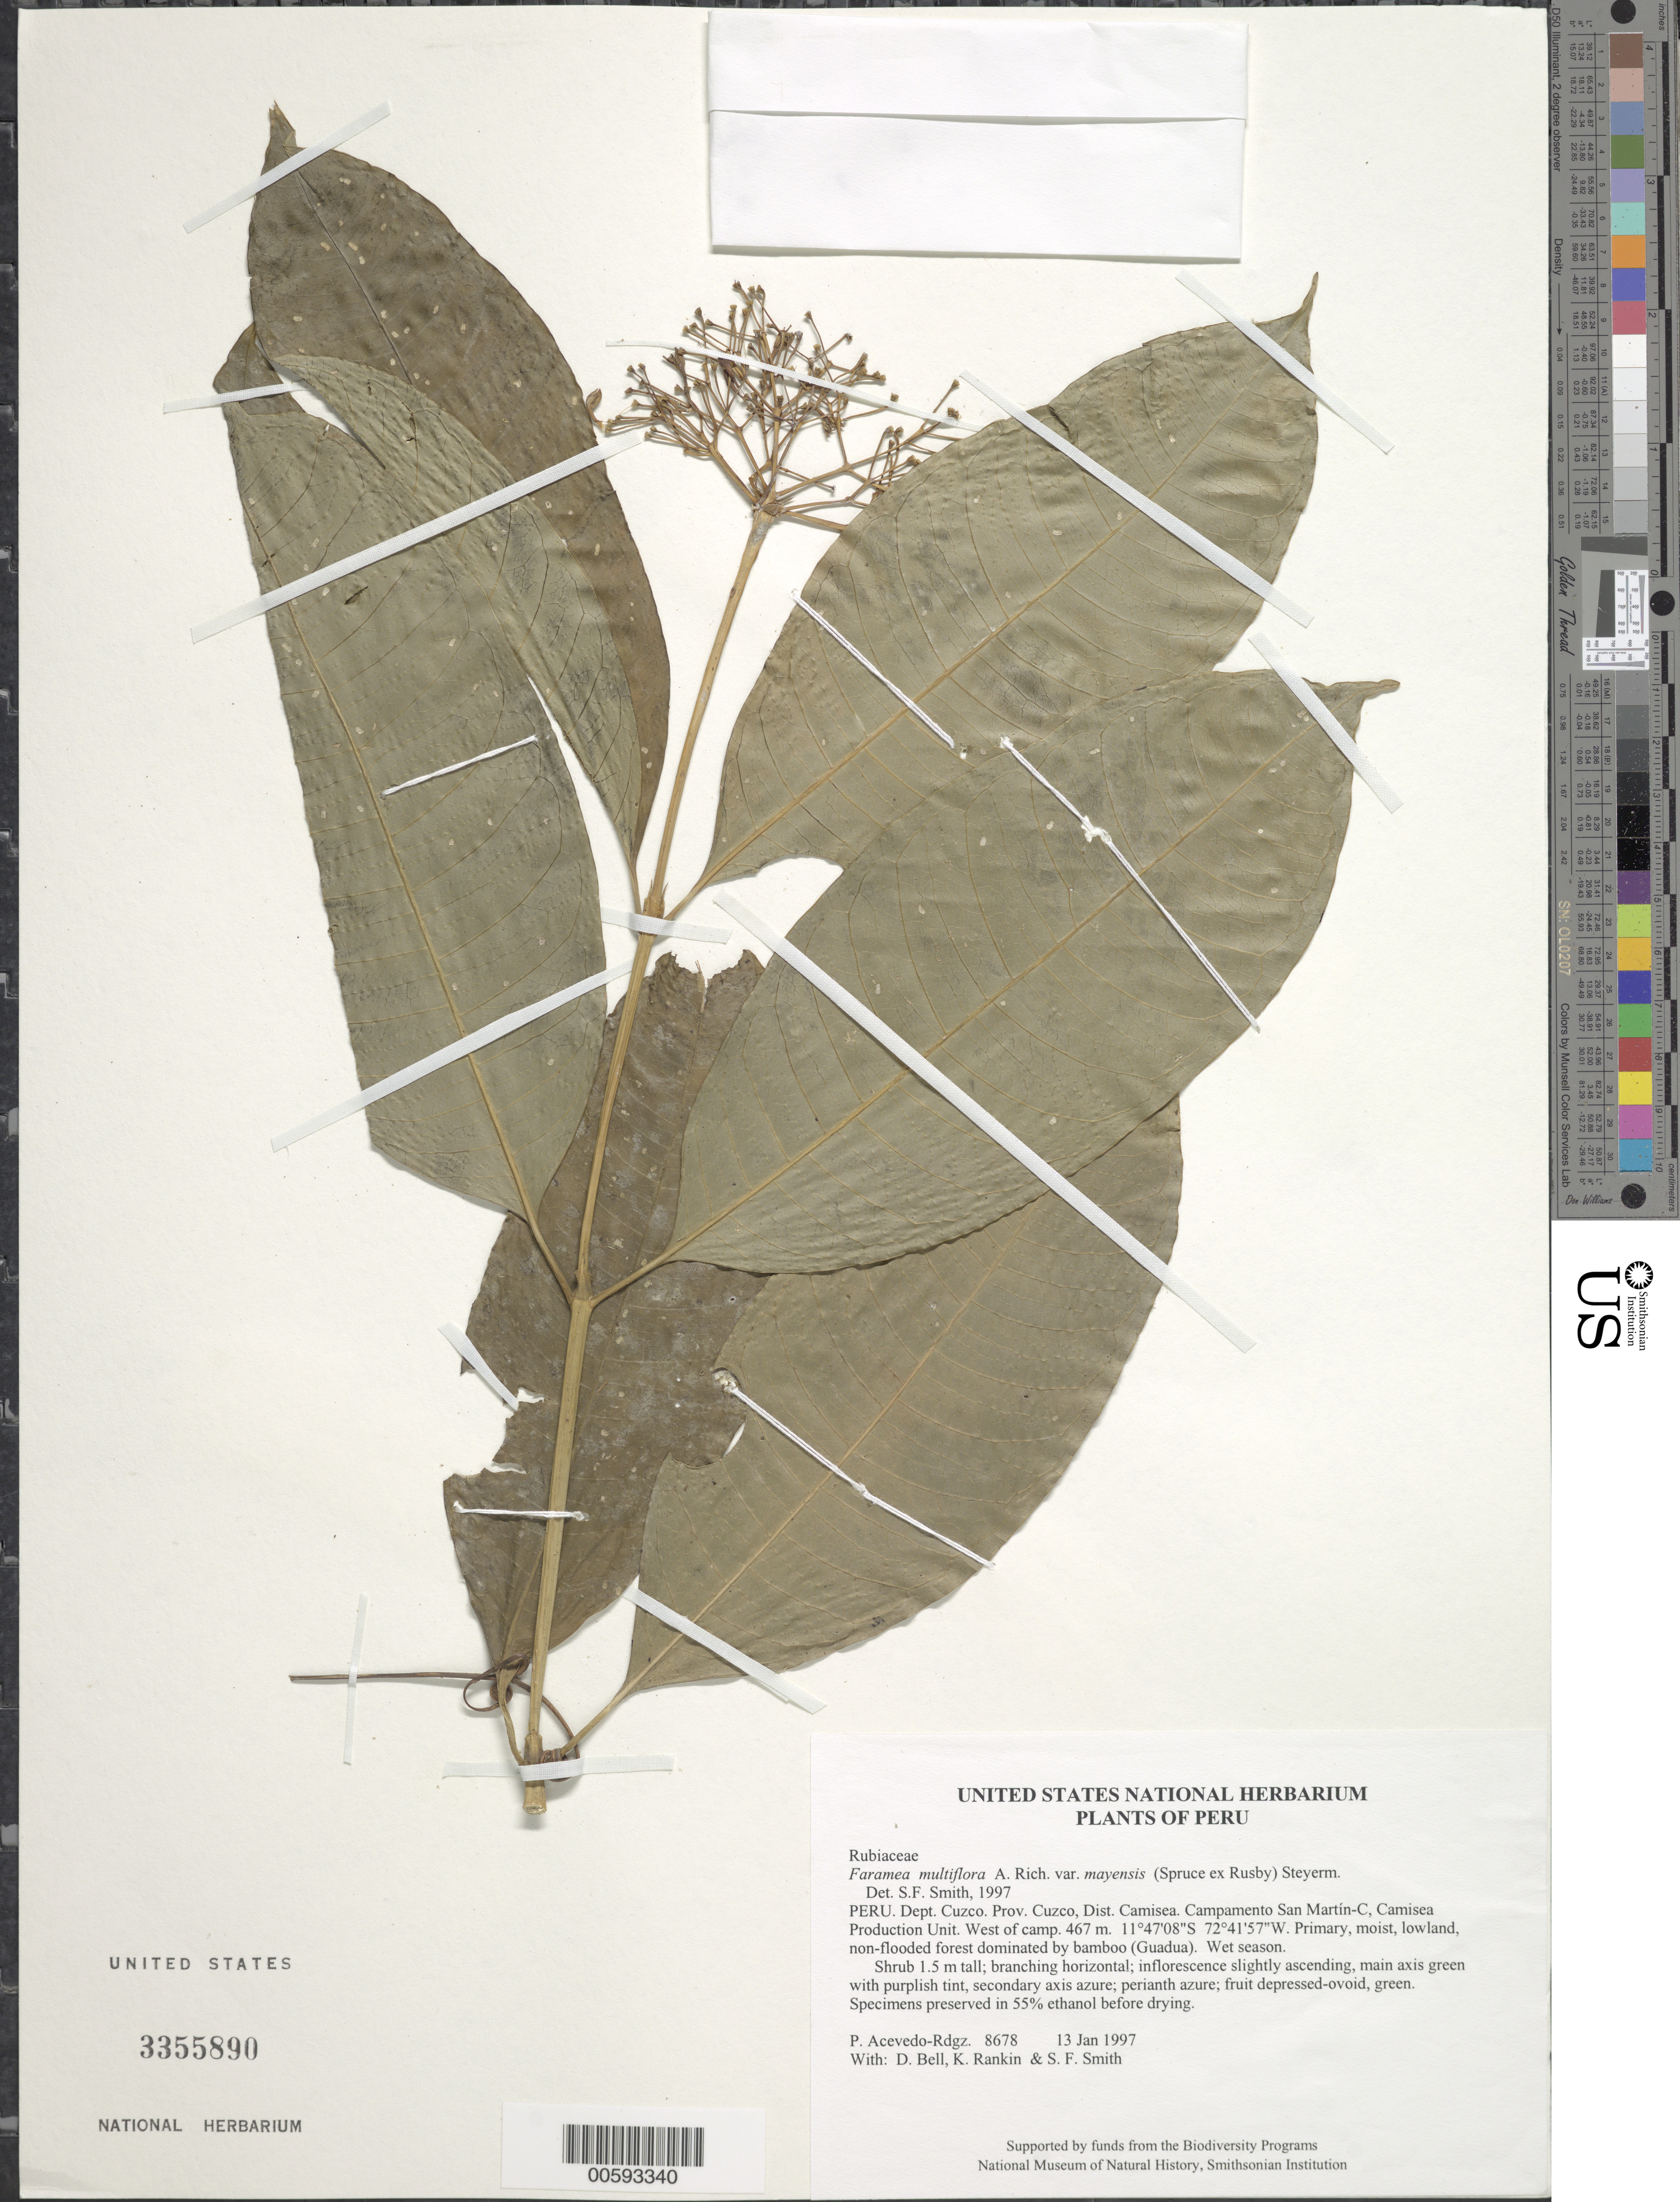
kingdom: Plantae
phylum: Tracheophyta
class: Magnoliopsida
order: Gentianales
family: Rubiaceae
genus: Faramea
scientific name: Faramea multiflora var. maynensis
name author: (Spruce ex Rusby) Steyerm.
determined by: Smith, Stephen F., (US), NMNH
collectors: P. Acevedo-Rodr., D. A. Bell, K. B. Rankin & S.F. Smith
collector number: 8678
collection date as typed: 13 Jan 1997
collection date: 1997-01-13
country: Peru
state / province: Cusco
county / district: Cusco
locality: Districto Camisea, Campamento San Martín-C, Camisea Production Unit. West of camp.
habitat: Primary, moist, lowland, non-flooded forest dominated by bamboo (Guadua). Wet season.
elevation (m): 467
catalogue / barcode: US 3355890